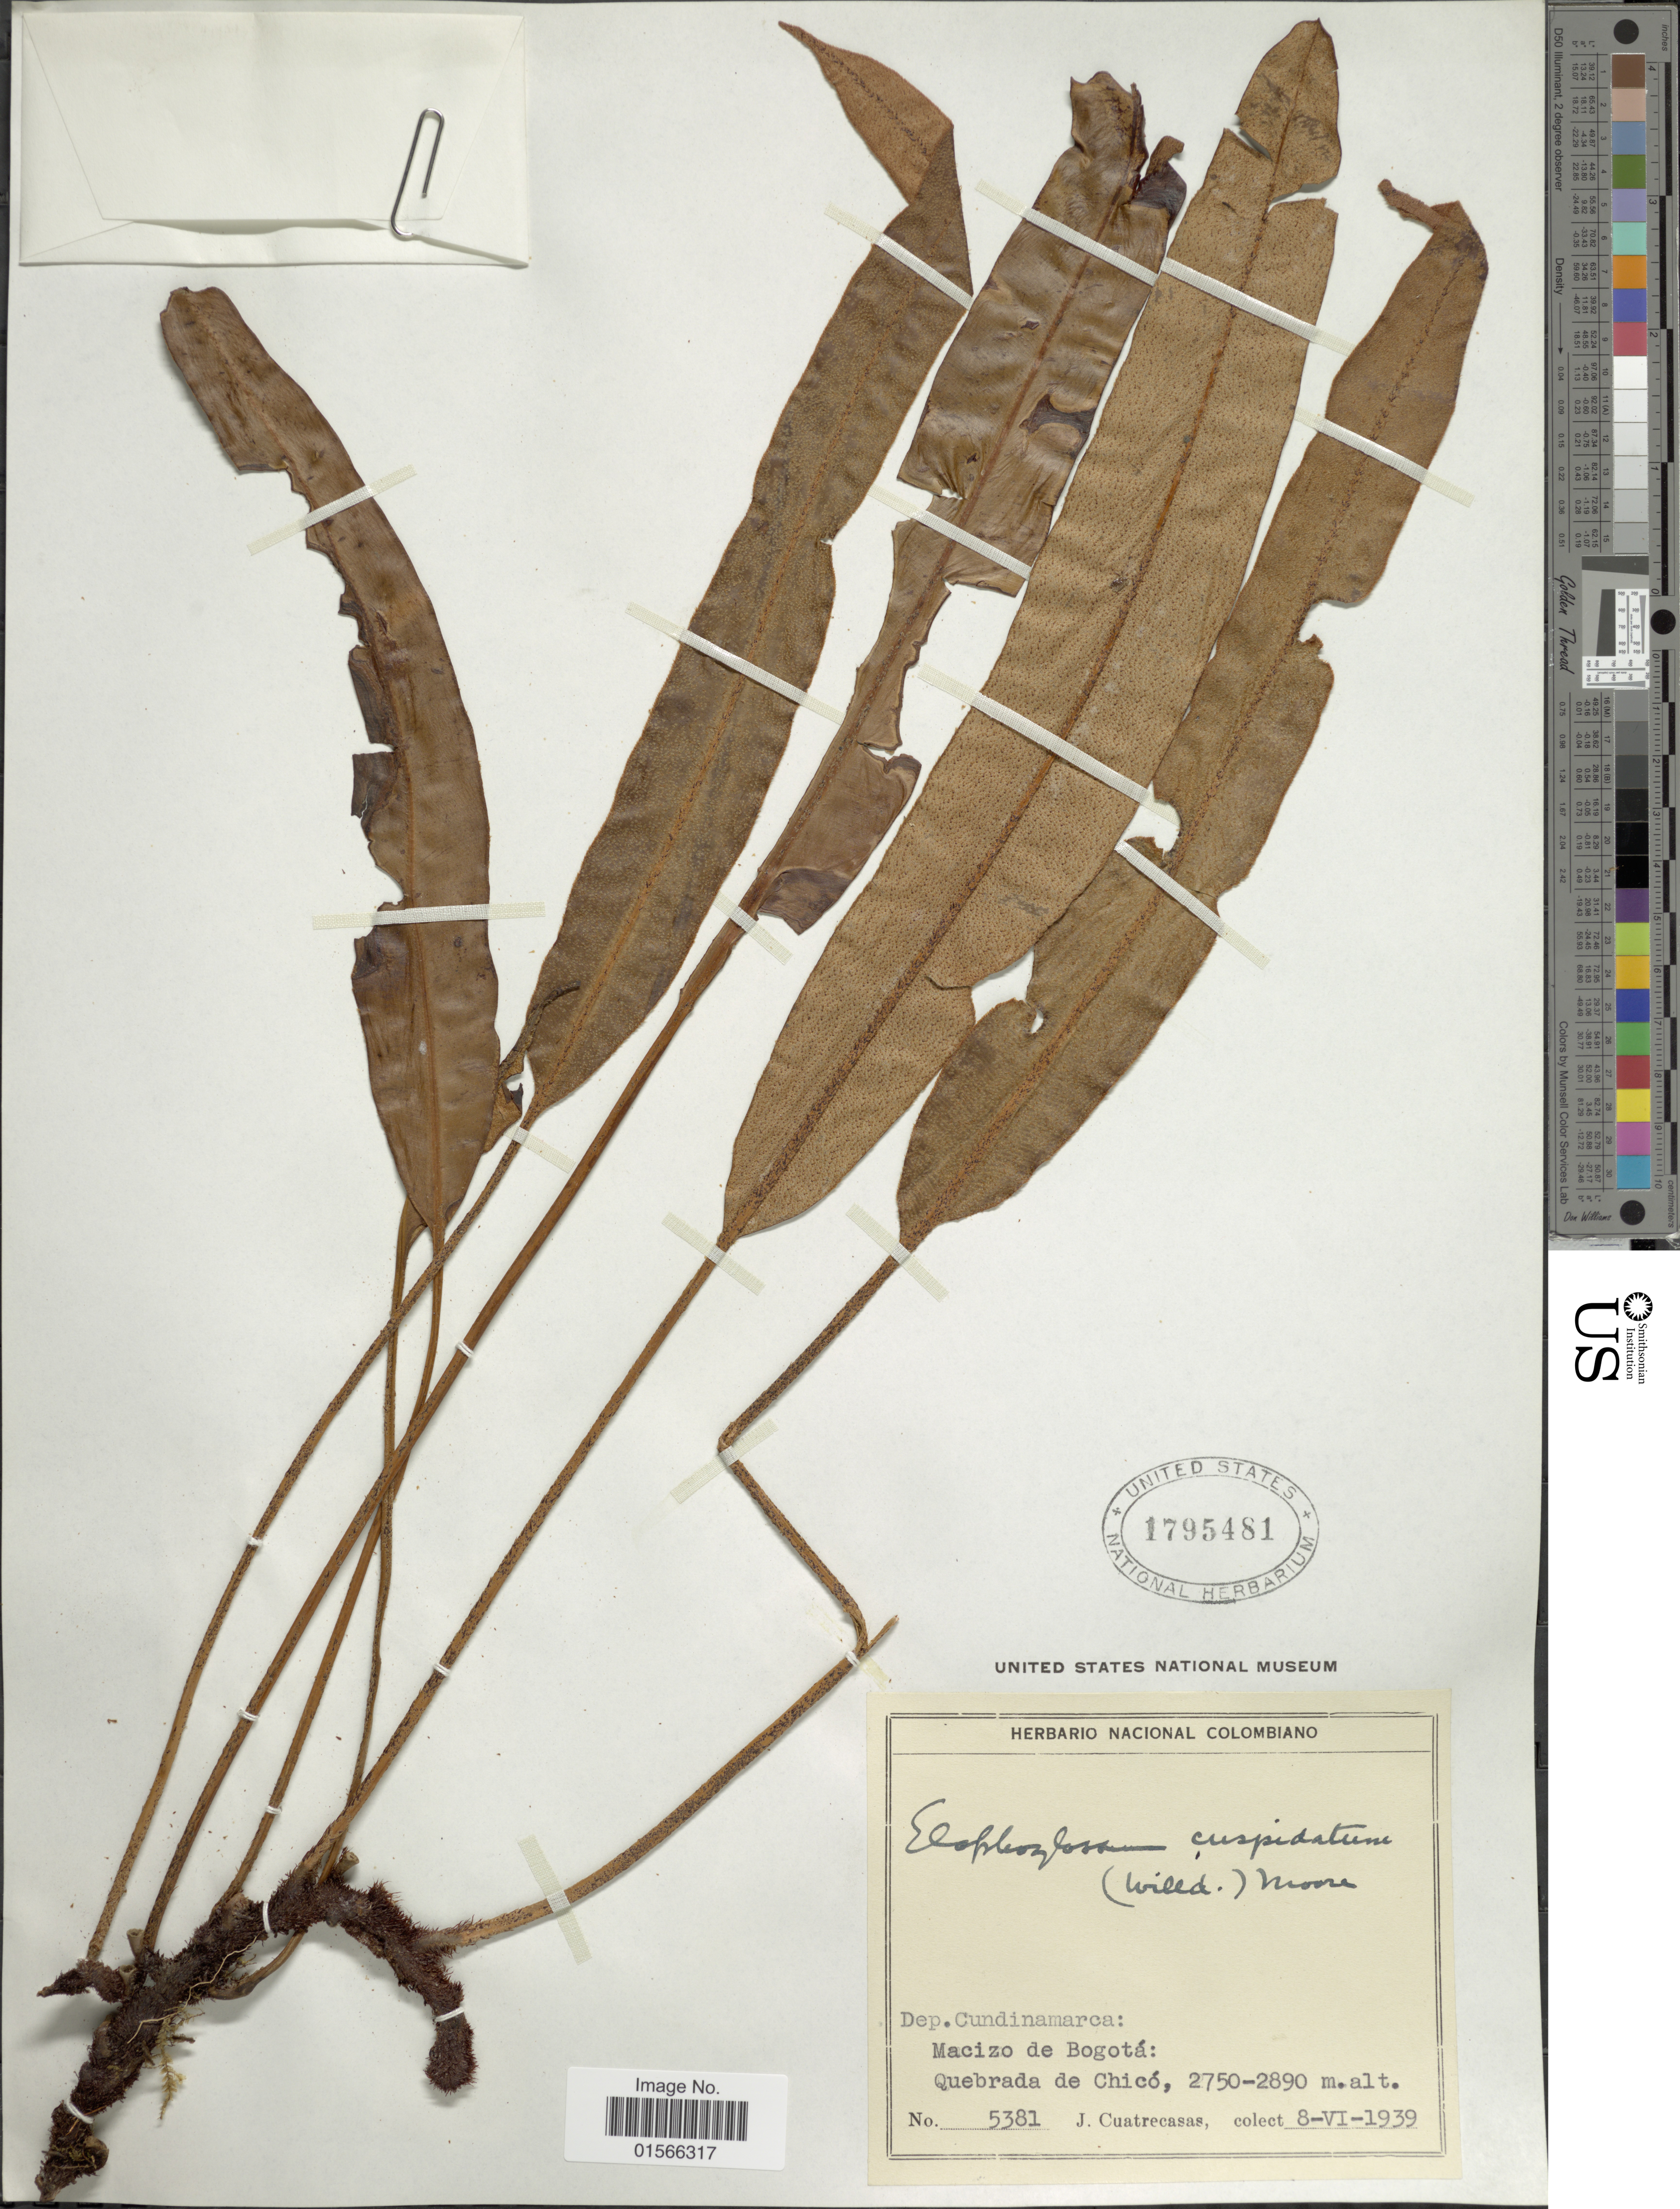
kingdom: Plantae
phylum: Tracheophyta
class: Polypodiopsida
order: Polypodiales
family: Dryopteridaceae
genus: Elaphoglossum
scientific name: Elaphoglossum cuspidatum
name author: (Willd.) T. Moore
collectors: J. Cuatrecasas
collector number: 5381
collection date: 1939-06-08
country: Colombia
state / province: Cundinamarca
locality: Dep. Cundinamarca: Macizo de Bogotá: Quebrada de Chicó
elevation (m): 2750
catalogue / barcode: US 1795481